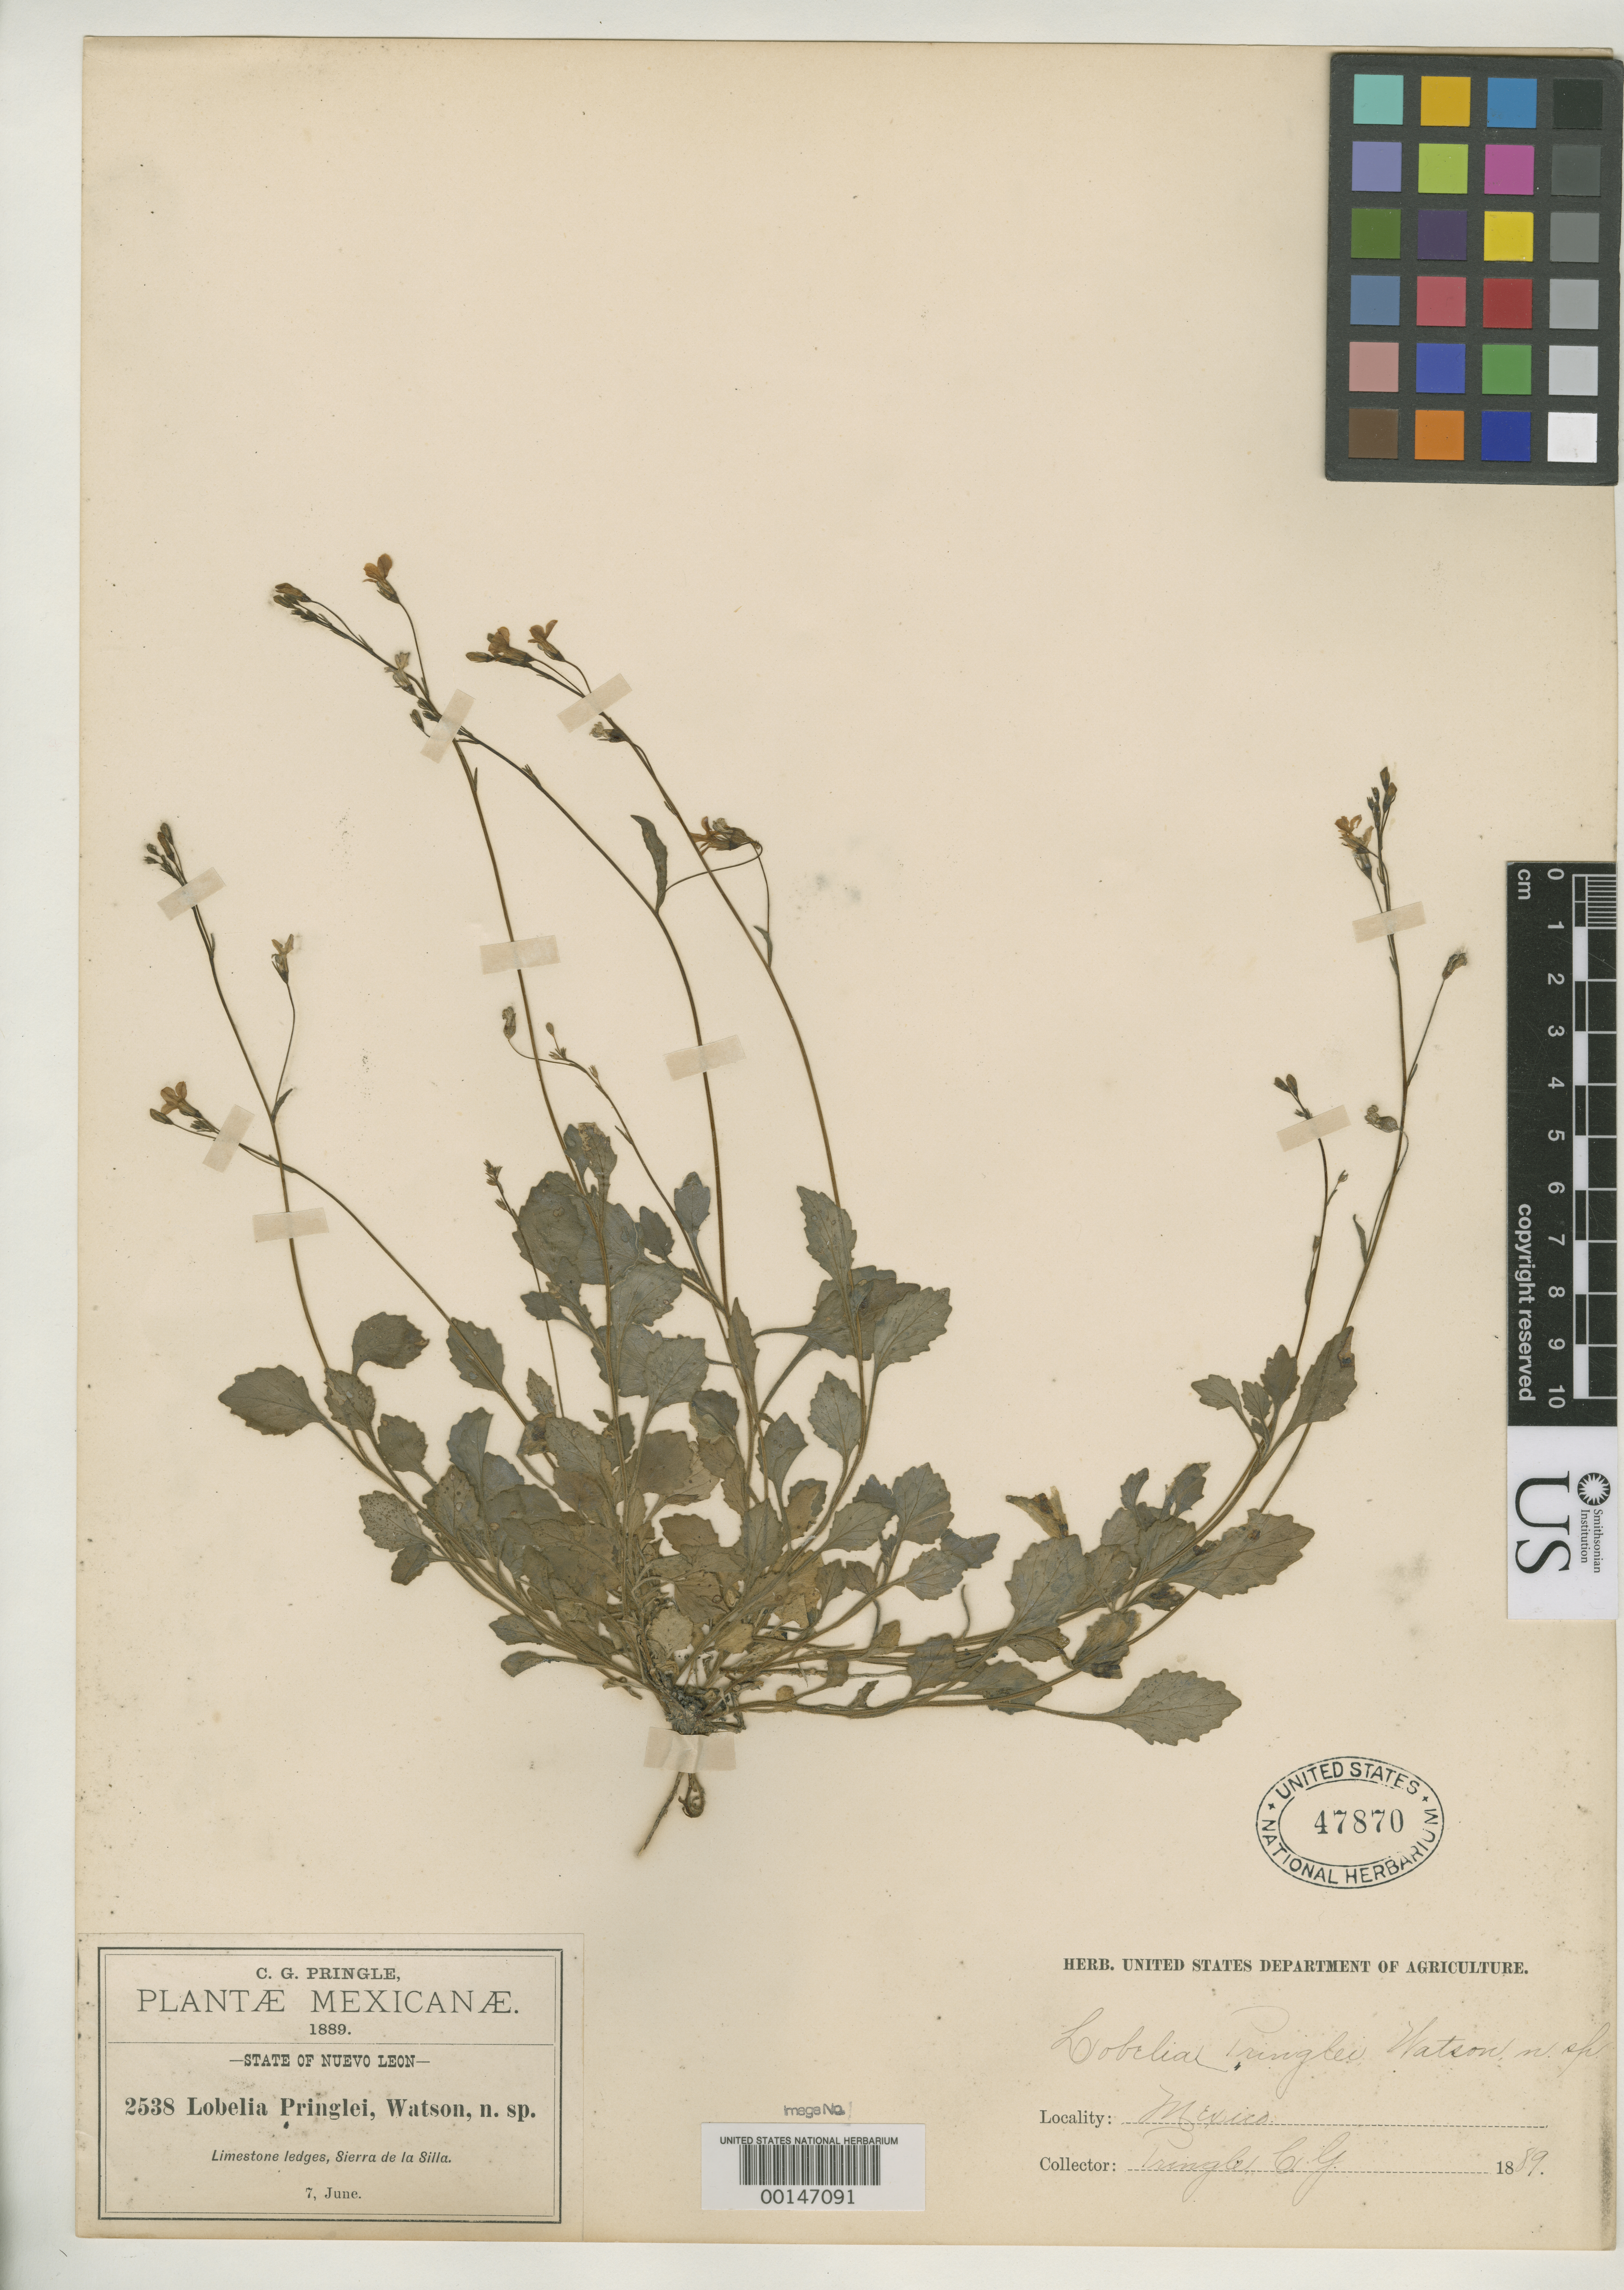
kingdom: Plantae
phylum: Tracheophyta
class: Magnoliopsida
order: Asterales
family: Campanulaceae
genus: Lobelia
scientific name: Lobelia pringlei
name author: S. Watson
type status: Type Collection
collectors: C. G. Pringle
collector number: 2538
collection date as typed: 07 Jun 1889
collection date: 1889-06-07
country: Mexico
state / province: Nuevo León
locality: Near Monterrey.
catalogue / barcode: US 47870